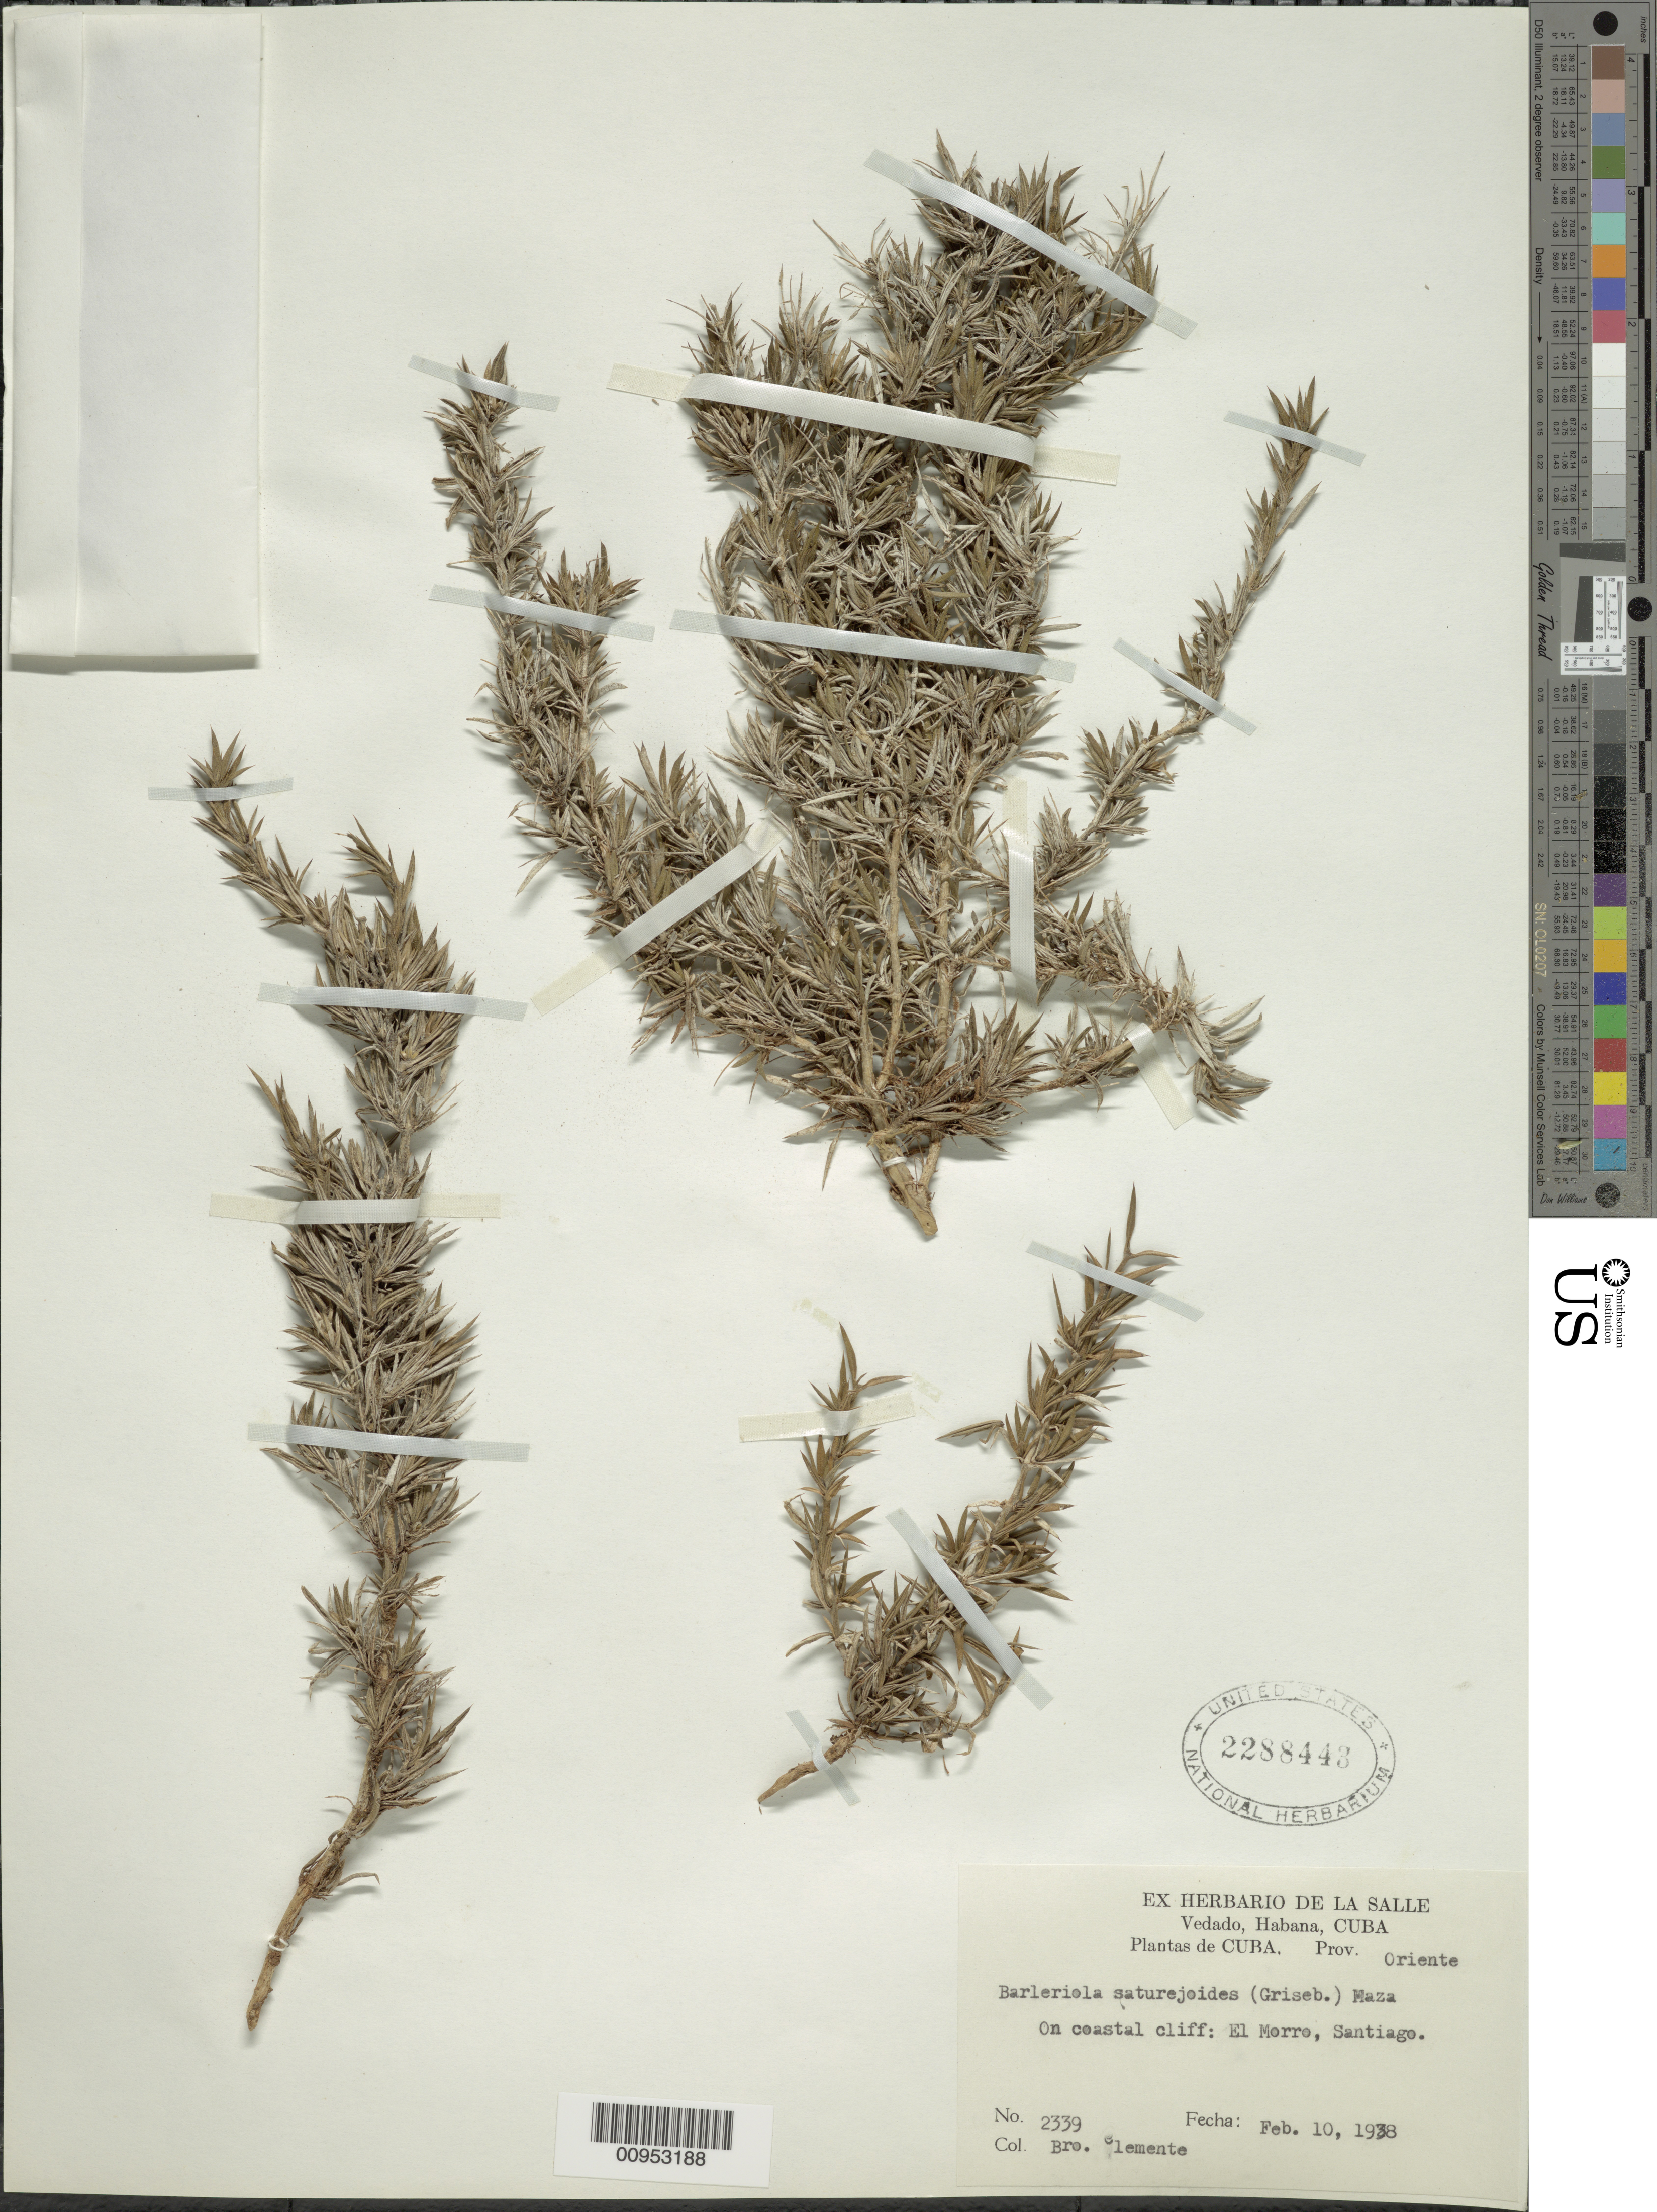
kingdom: Plantae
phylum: Tracheophyta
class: Magnoliopsida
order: Lamiales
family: Acanthaceae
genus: Barleriola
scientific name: Barleriola saturejoides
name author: (Griseb.) M. Gómez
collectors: Bro. Clemente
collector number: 2339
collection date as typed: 10 Feb 1938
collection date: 1938-02-10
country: Cuba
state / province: Santiago de Cuba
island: Cuba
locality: El Morro, Santiago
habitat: On coastal cliff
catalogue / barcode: US 2288443